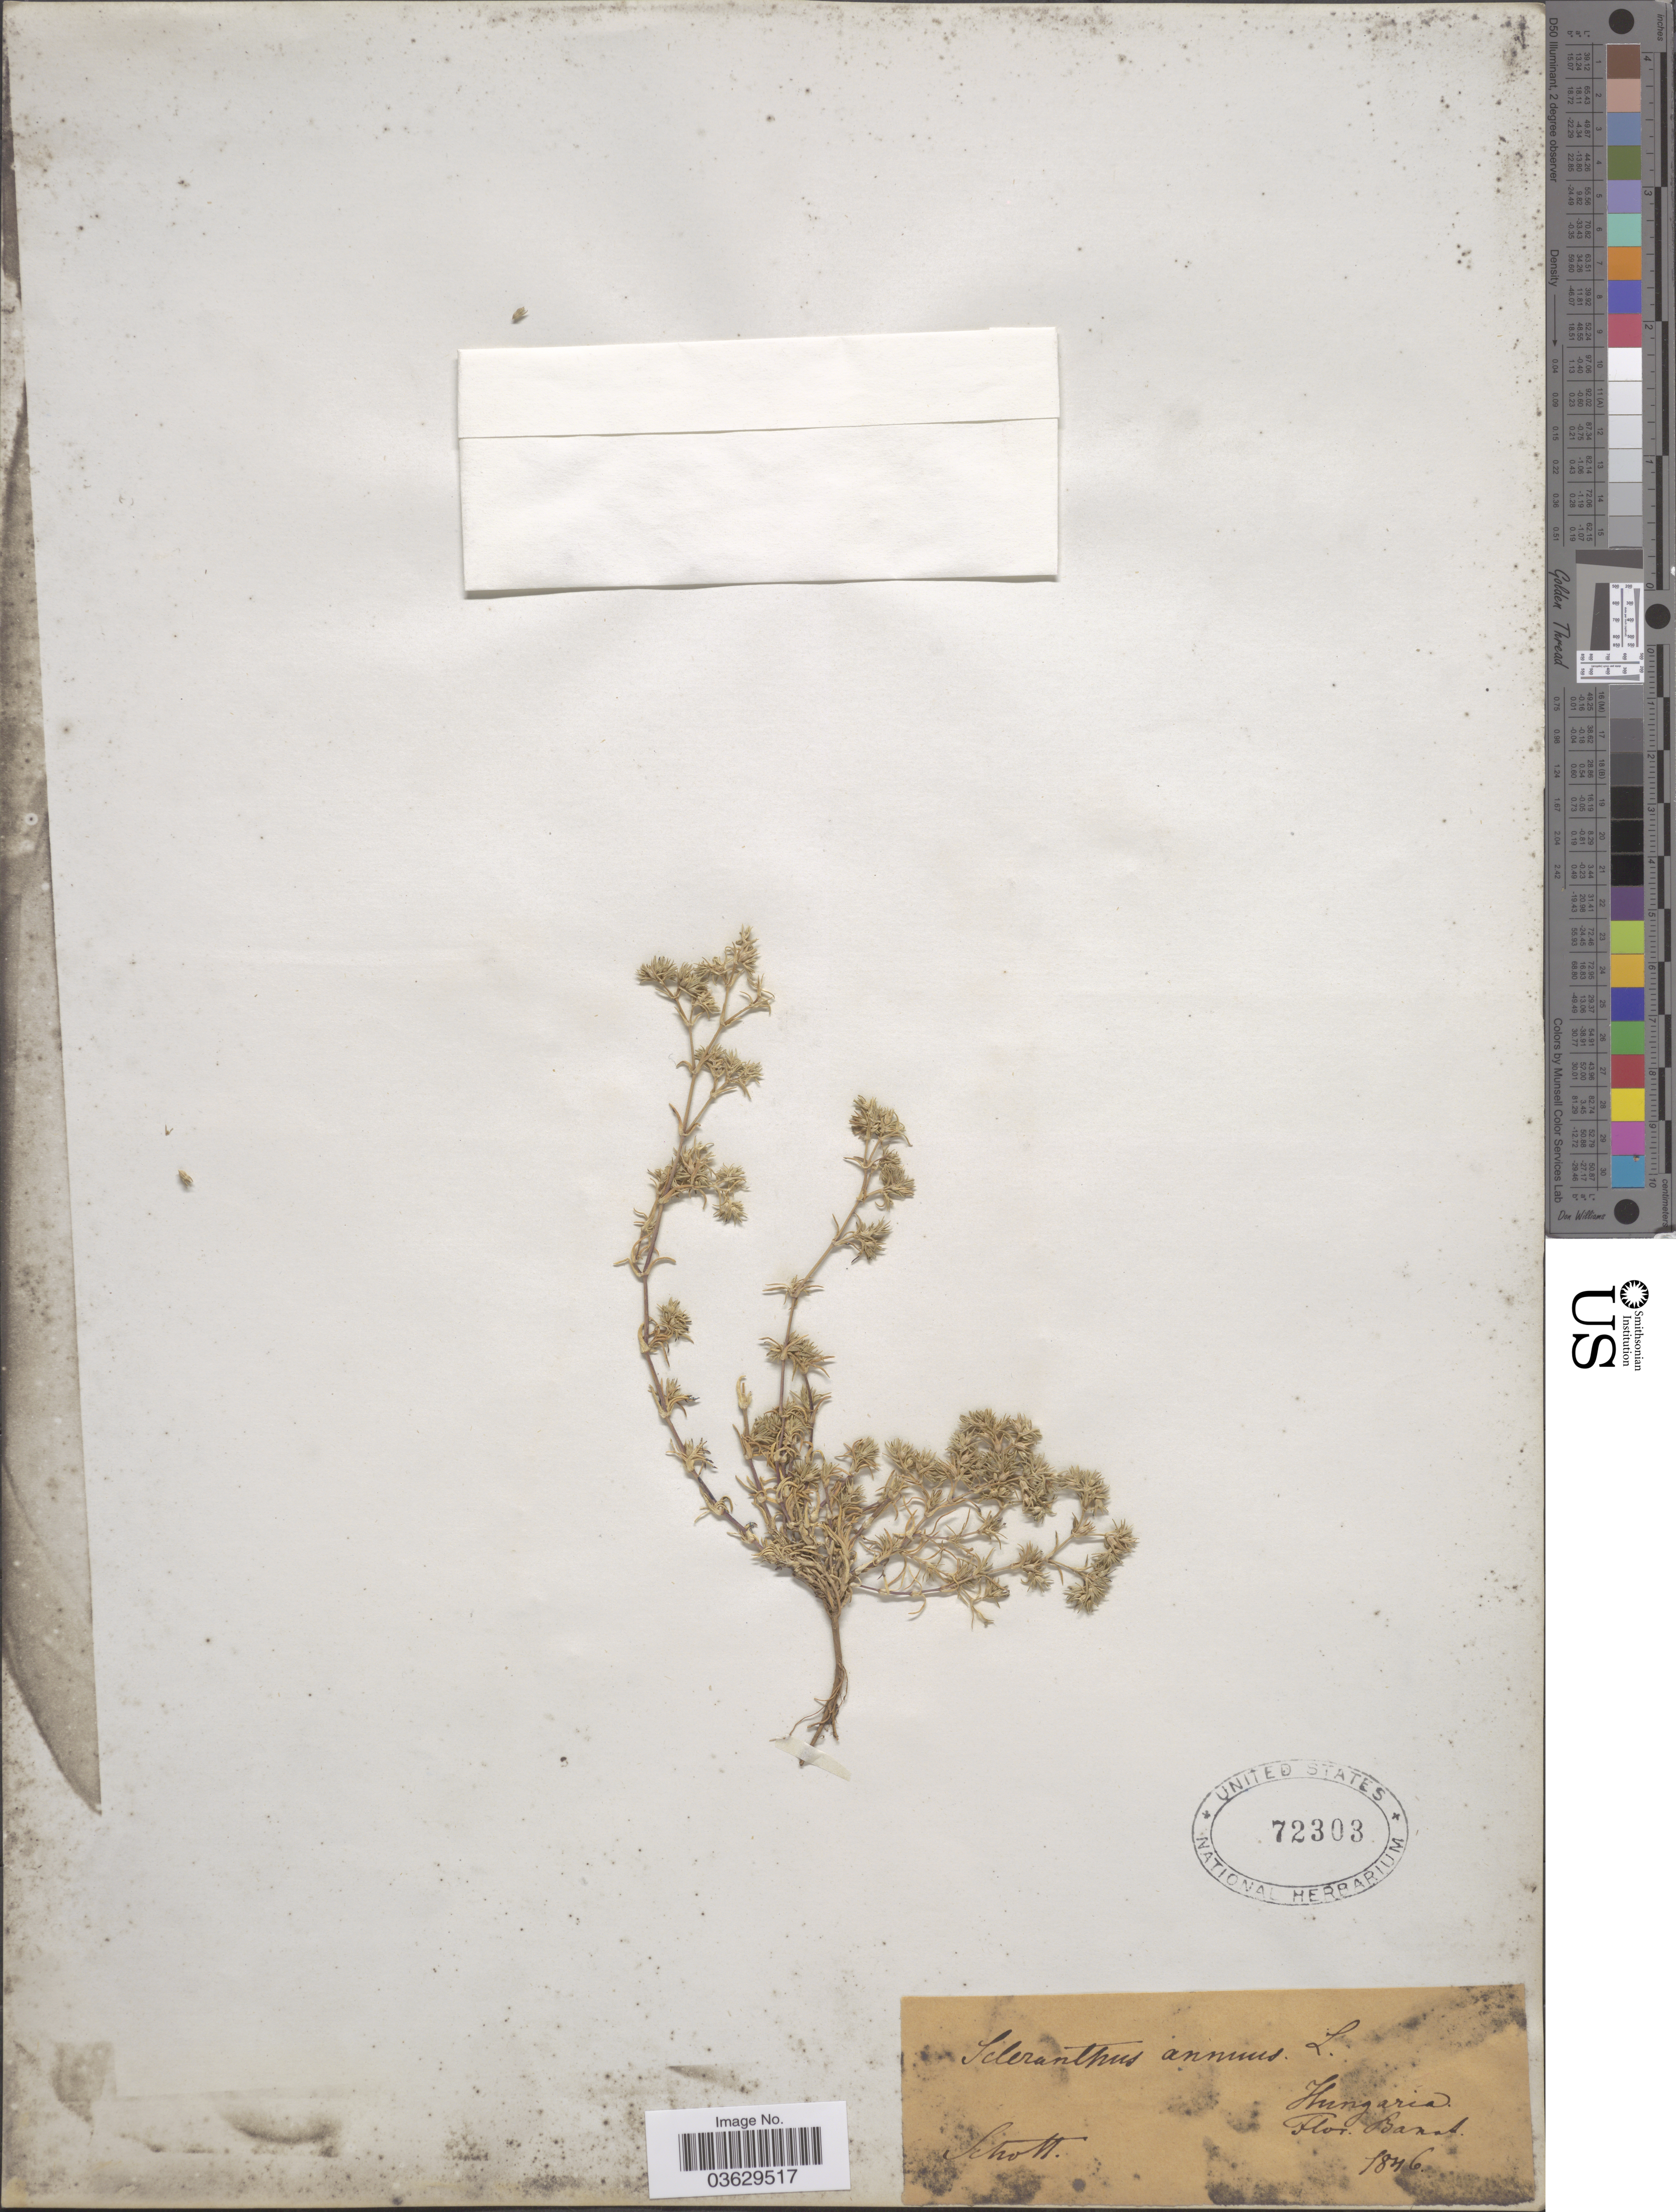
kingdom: Plantae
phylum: Tracheophyta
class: Magnoliopsida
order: Caryophyllales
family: Caryophyllaceae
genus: Scleranthus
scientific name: Scleranthus sp.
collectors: Schott, --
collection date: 1846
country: Hungary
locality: Banat.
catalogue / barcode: US 72303